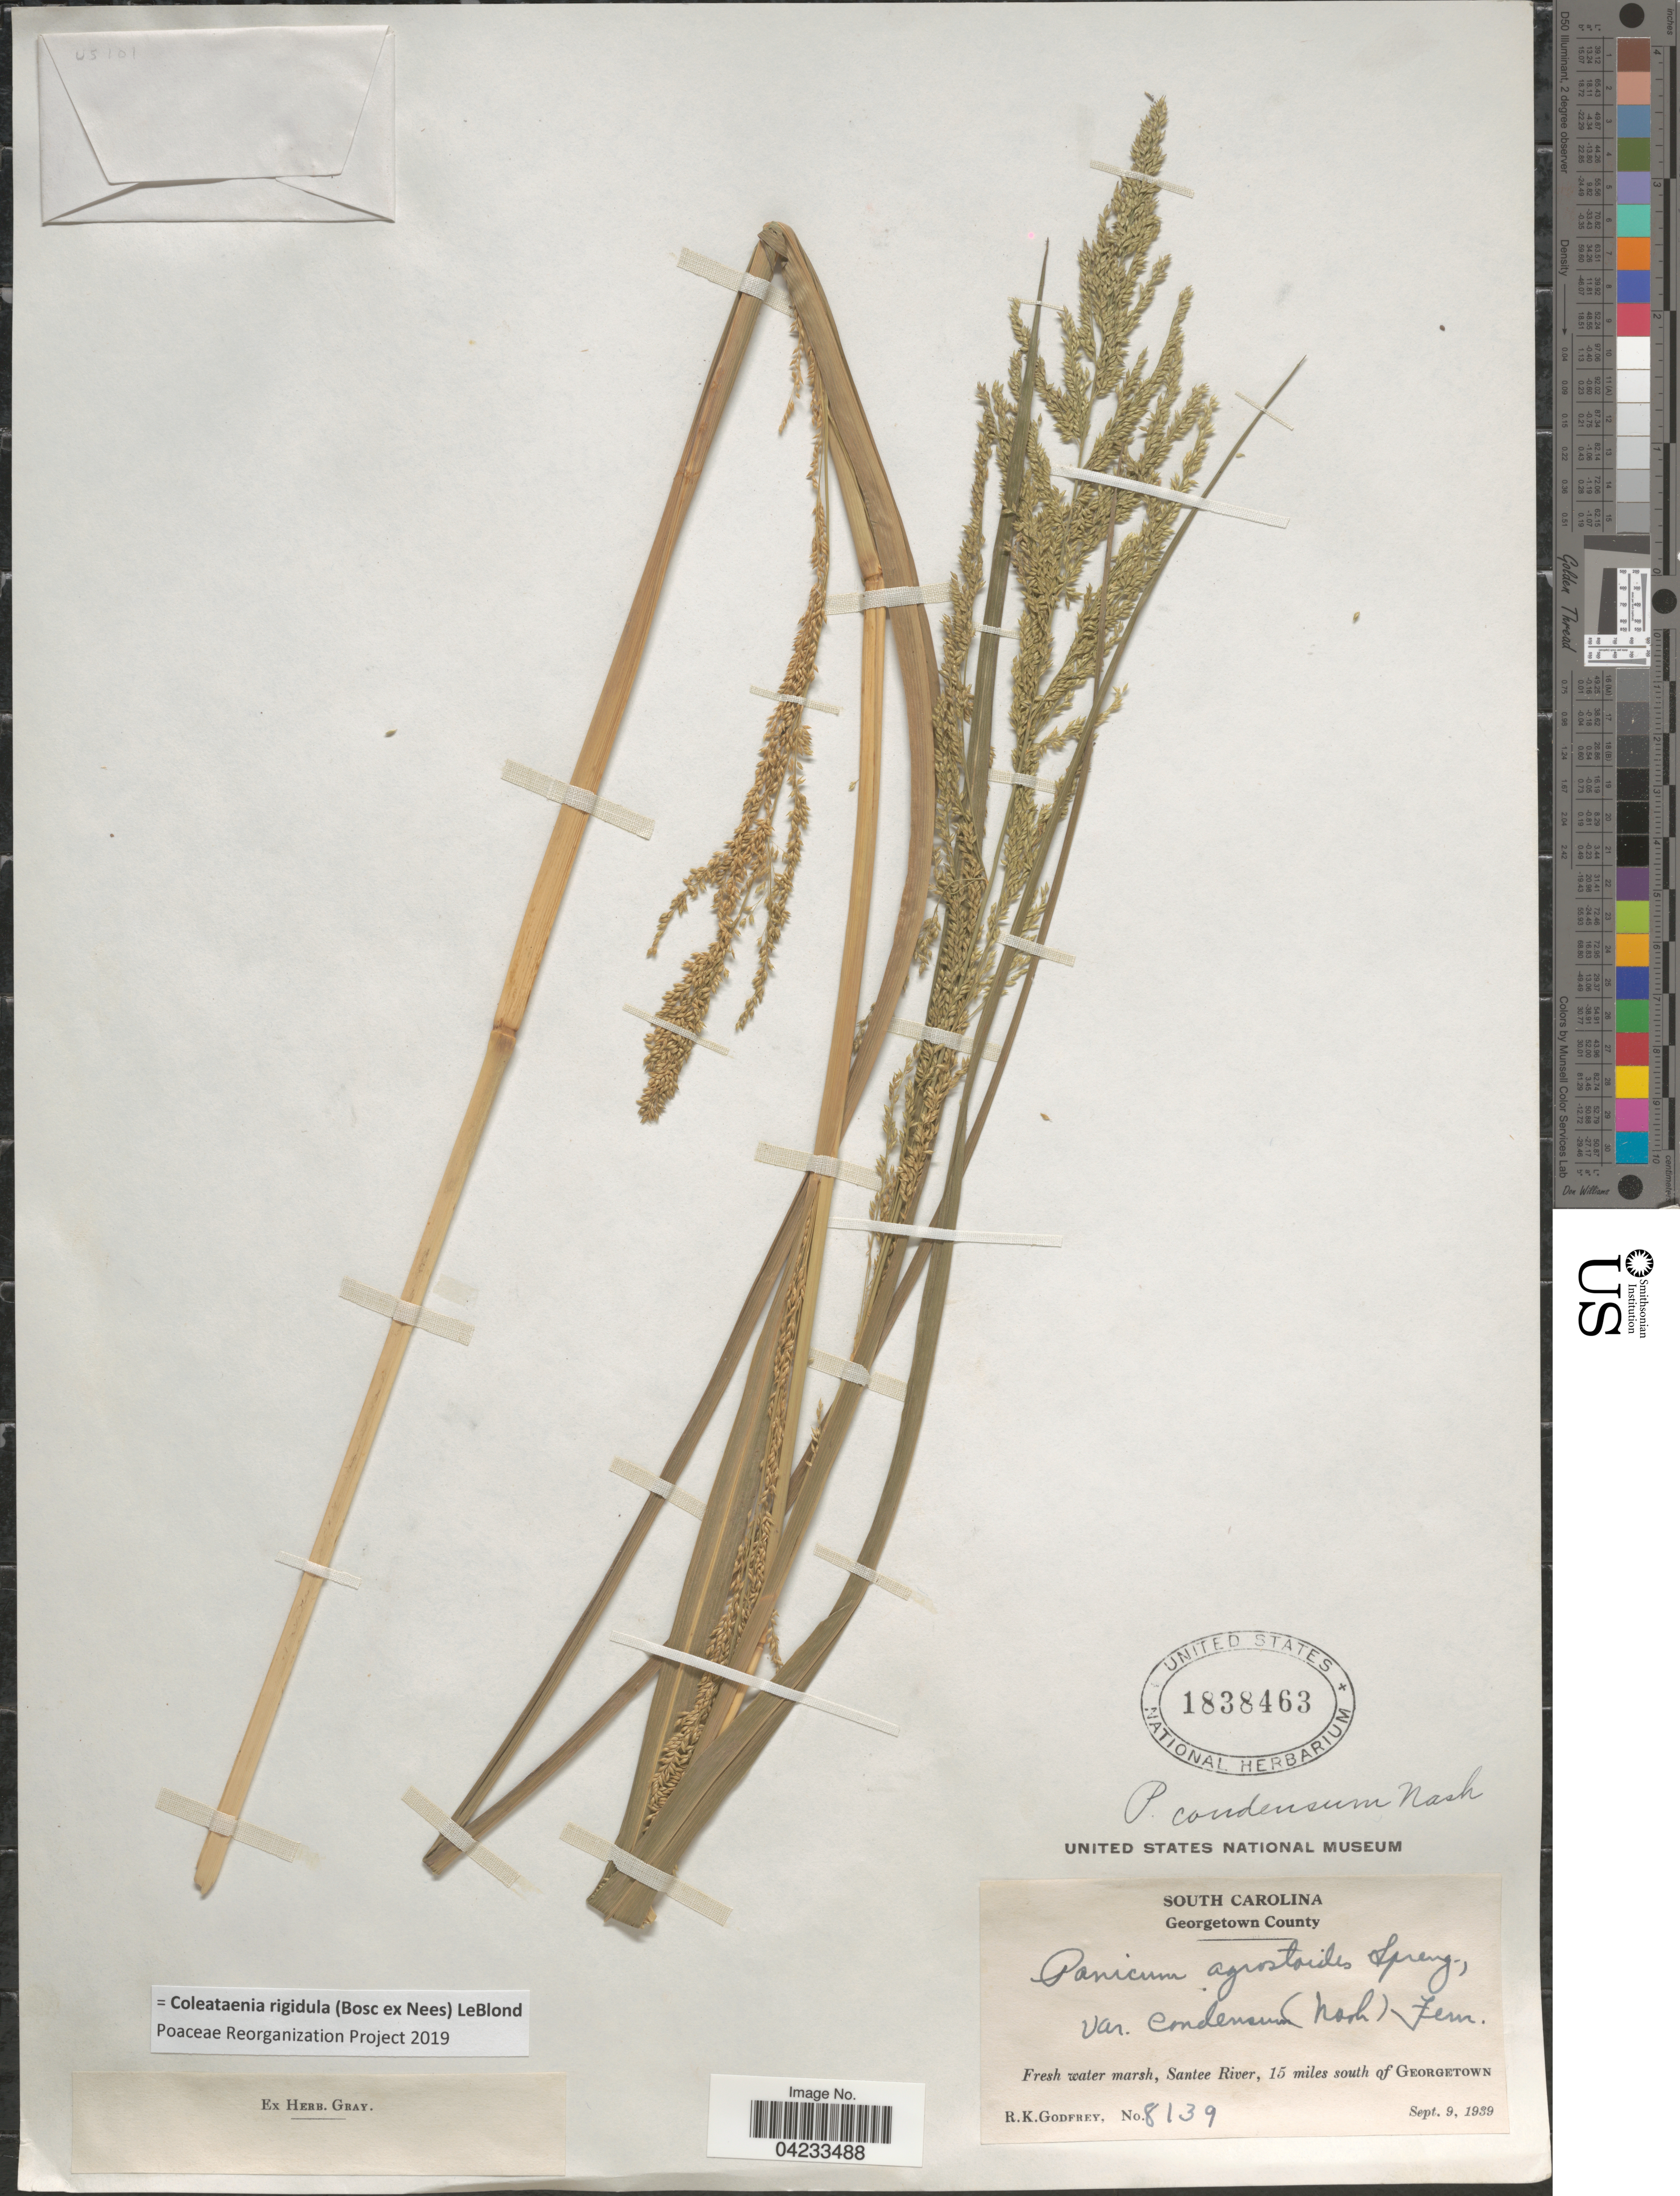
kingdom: Plantae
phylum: Tracheophyta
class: Liliopsida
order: Poales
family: Poaceae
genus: Coleataenia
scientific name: Coleataenia rigidula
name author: (Bosc ex Nees) LeBlond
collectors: R. K. Godfrey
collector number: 8139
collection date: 1939-09-09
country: United States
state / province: South Carolina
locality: Georgetown County. Fresh water marsh, Santee River, 15 miles south of Georgetown.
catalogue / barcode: US 1838463